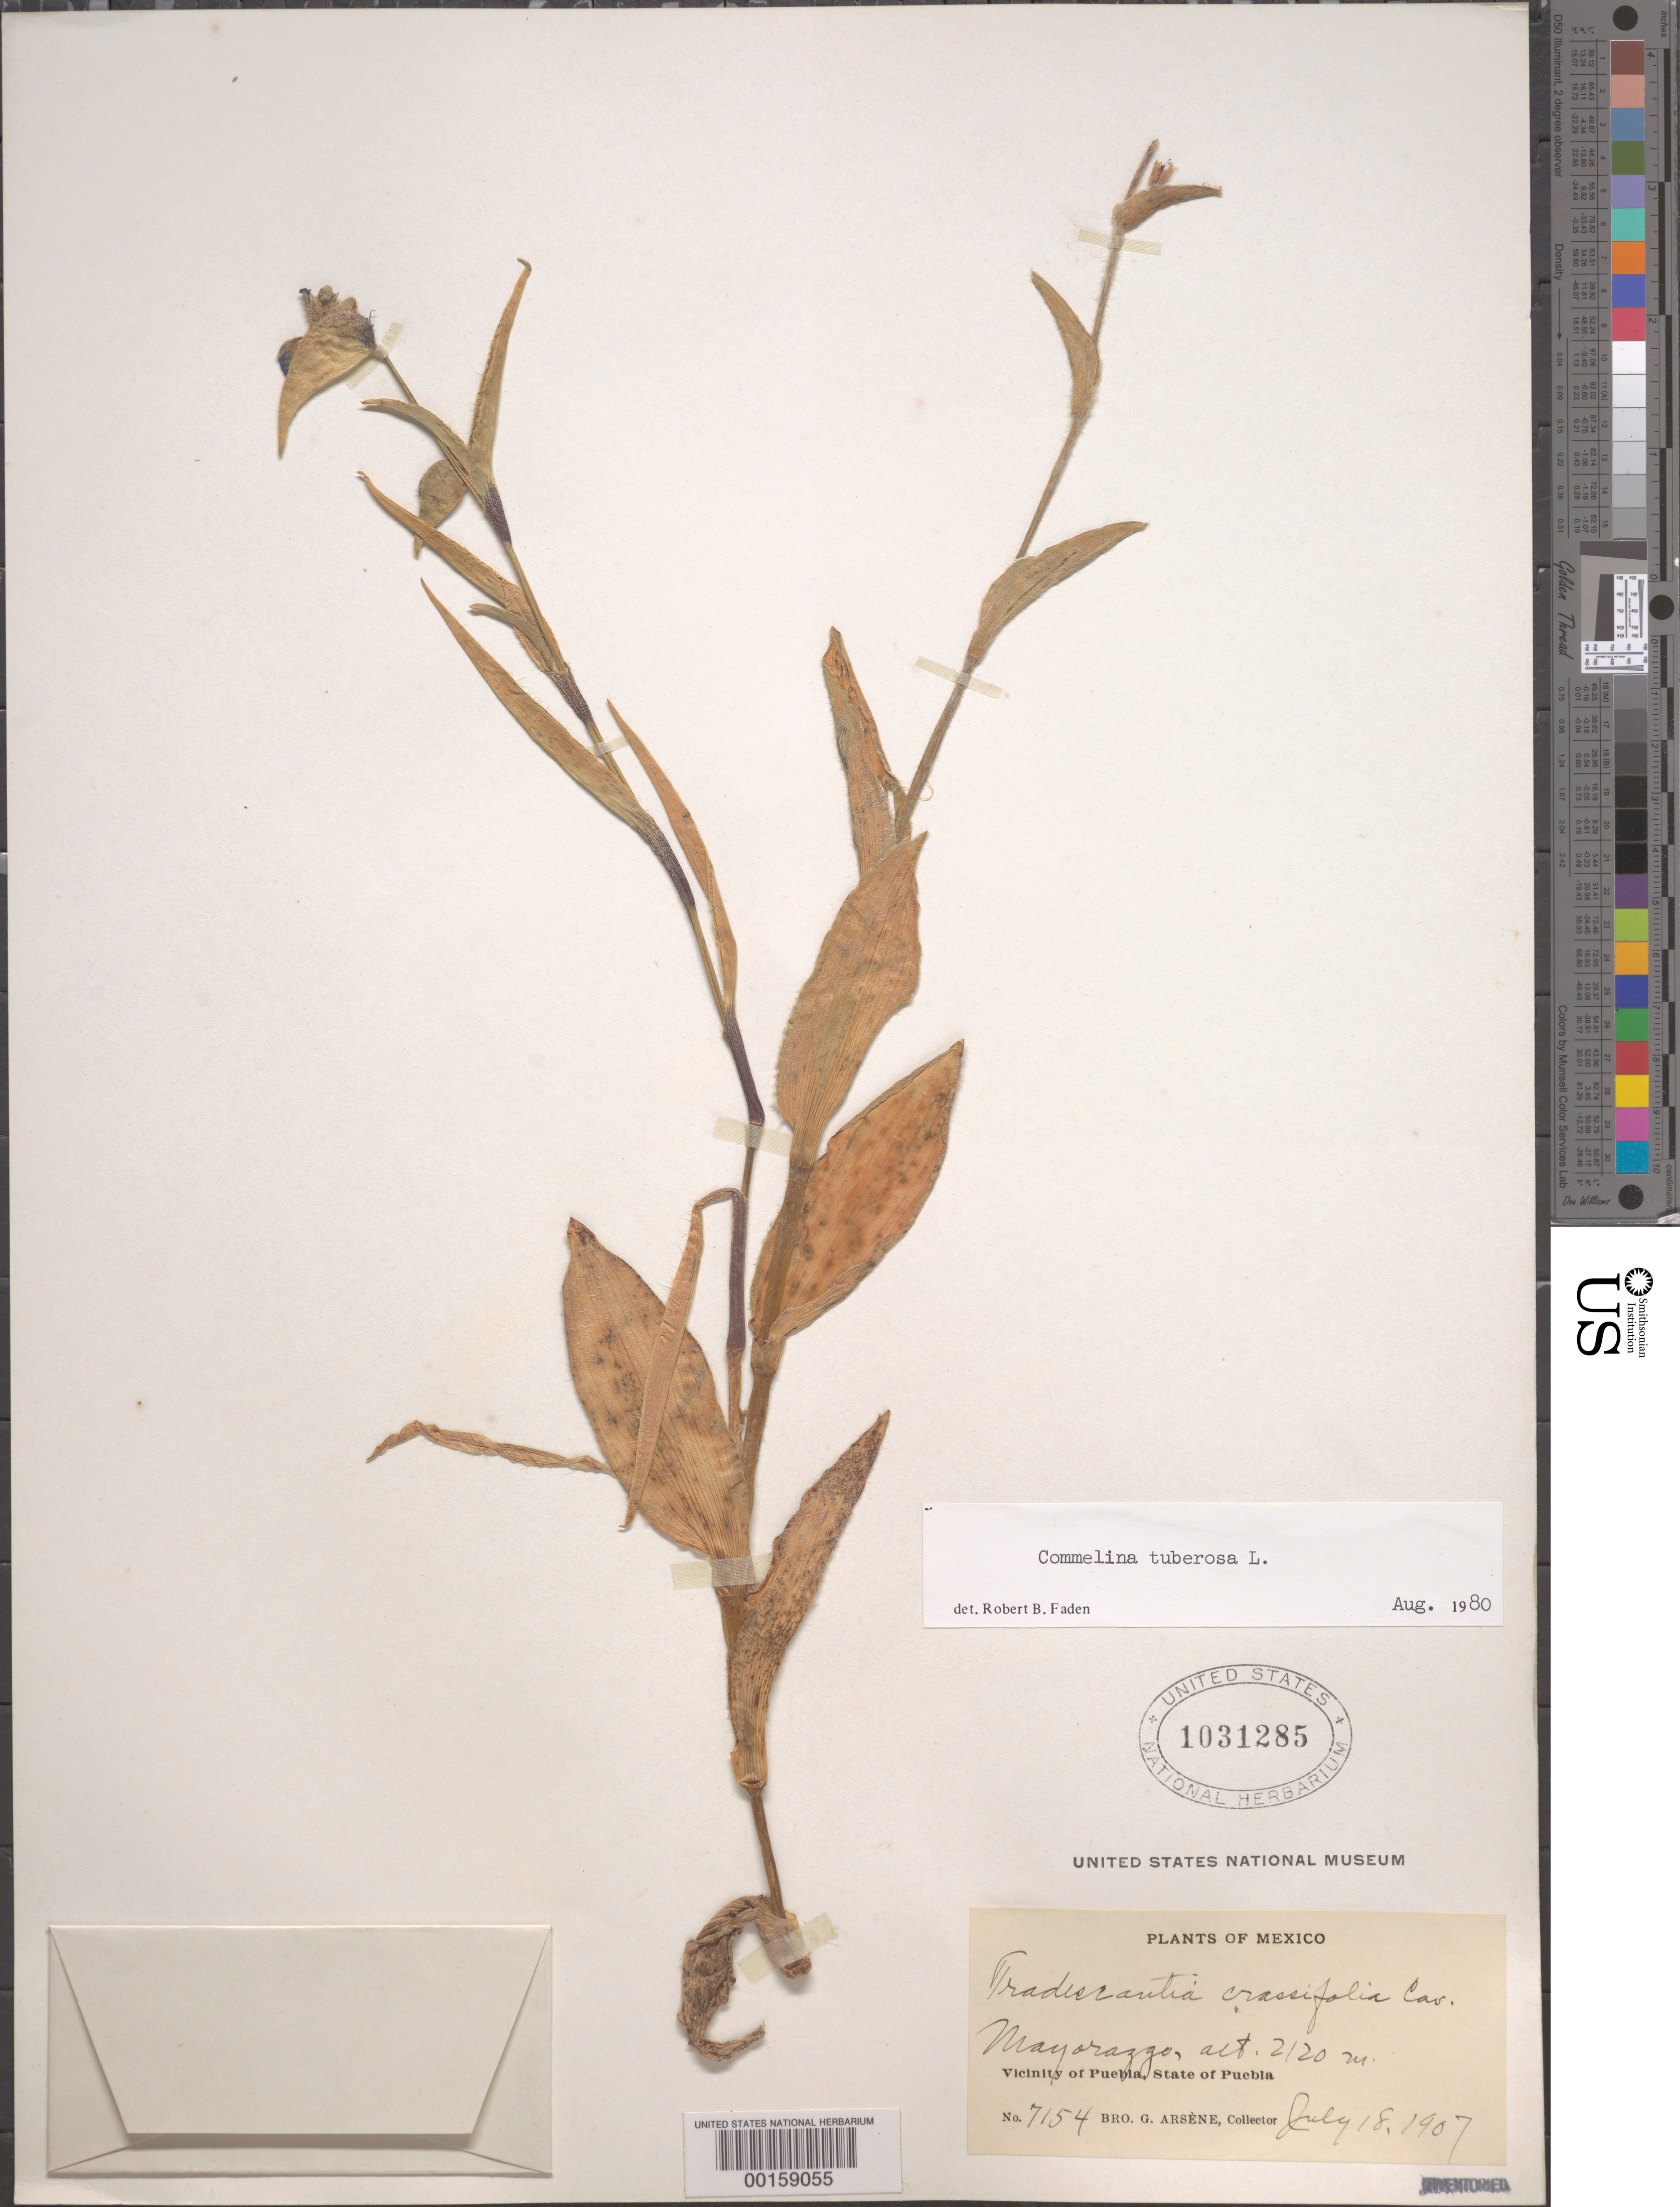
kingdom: Plantae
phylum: Tracheophyta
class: Liliopsida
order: Commelinales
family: Commelinaceae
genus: Commelina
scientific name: Commelina tuberosa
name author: L.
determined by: Faden, Robert B., (US), Smithsonian Institution - National Museum of Natural History (UNITED STATES)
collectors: Bro. G. Arsène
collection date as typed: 18 Jul 1907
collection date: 1907-07-18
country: Mexico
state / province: Puebla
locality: Puebla; mayorazgo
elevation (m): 2120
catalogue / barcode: US 1031285